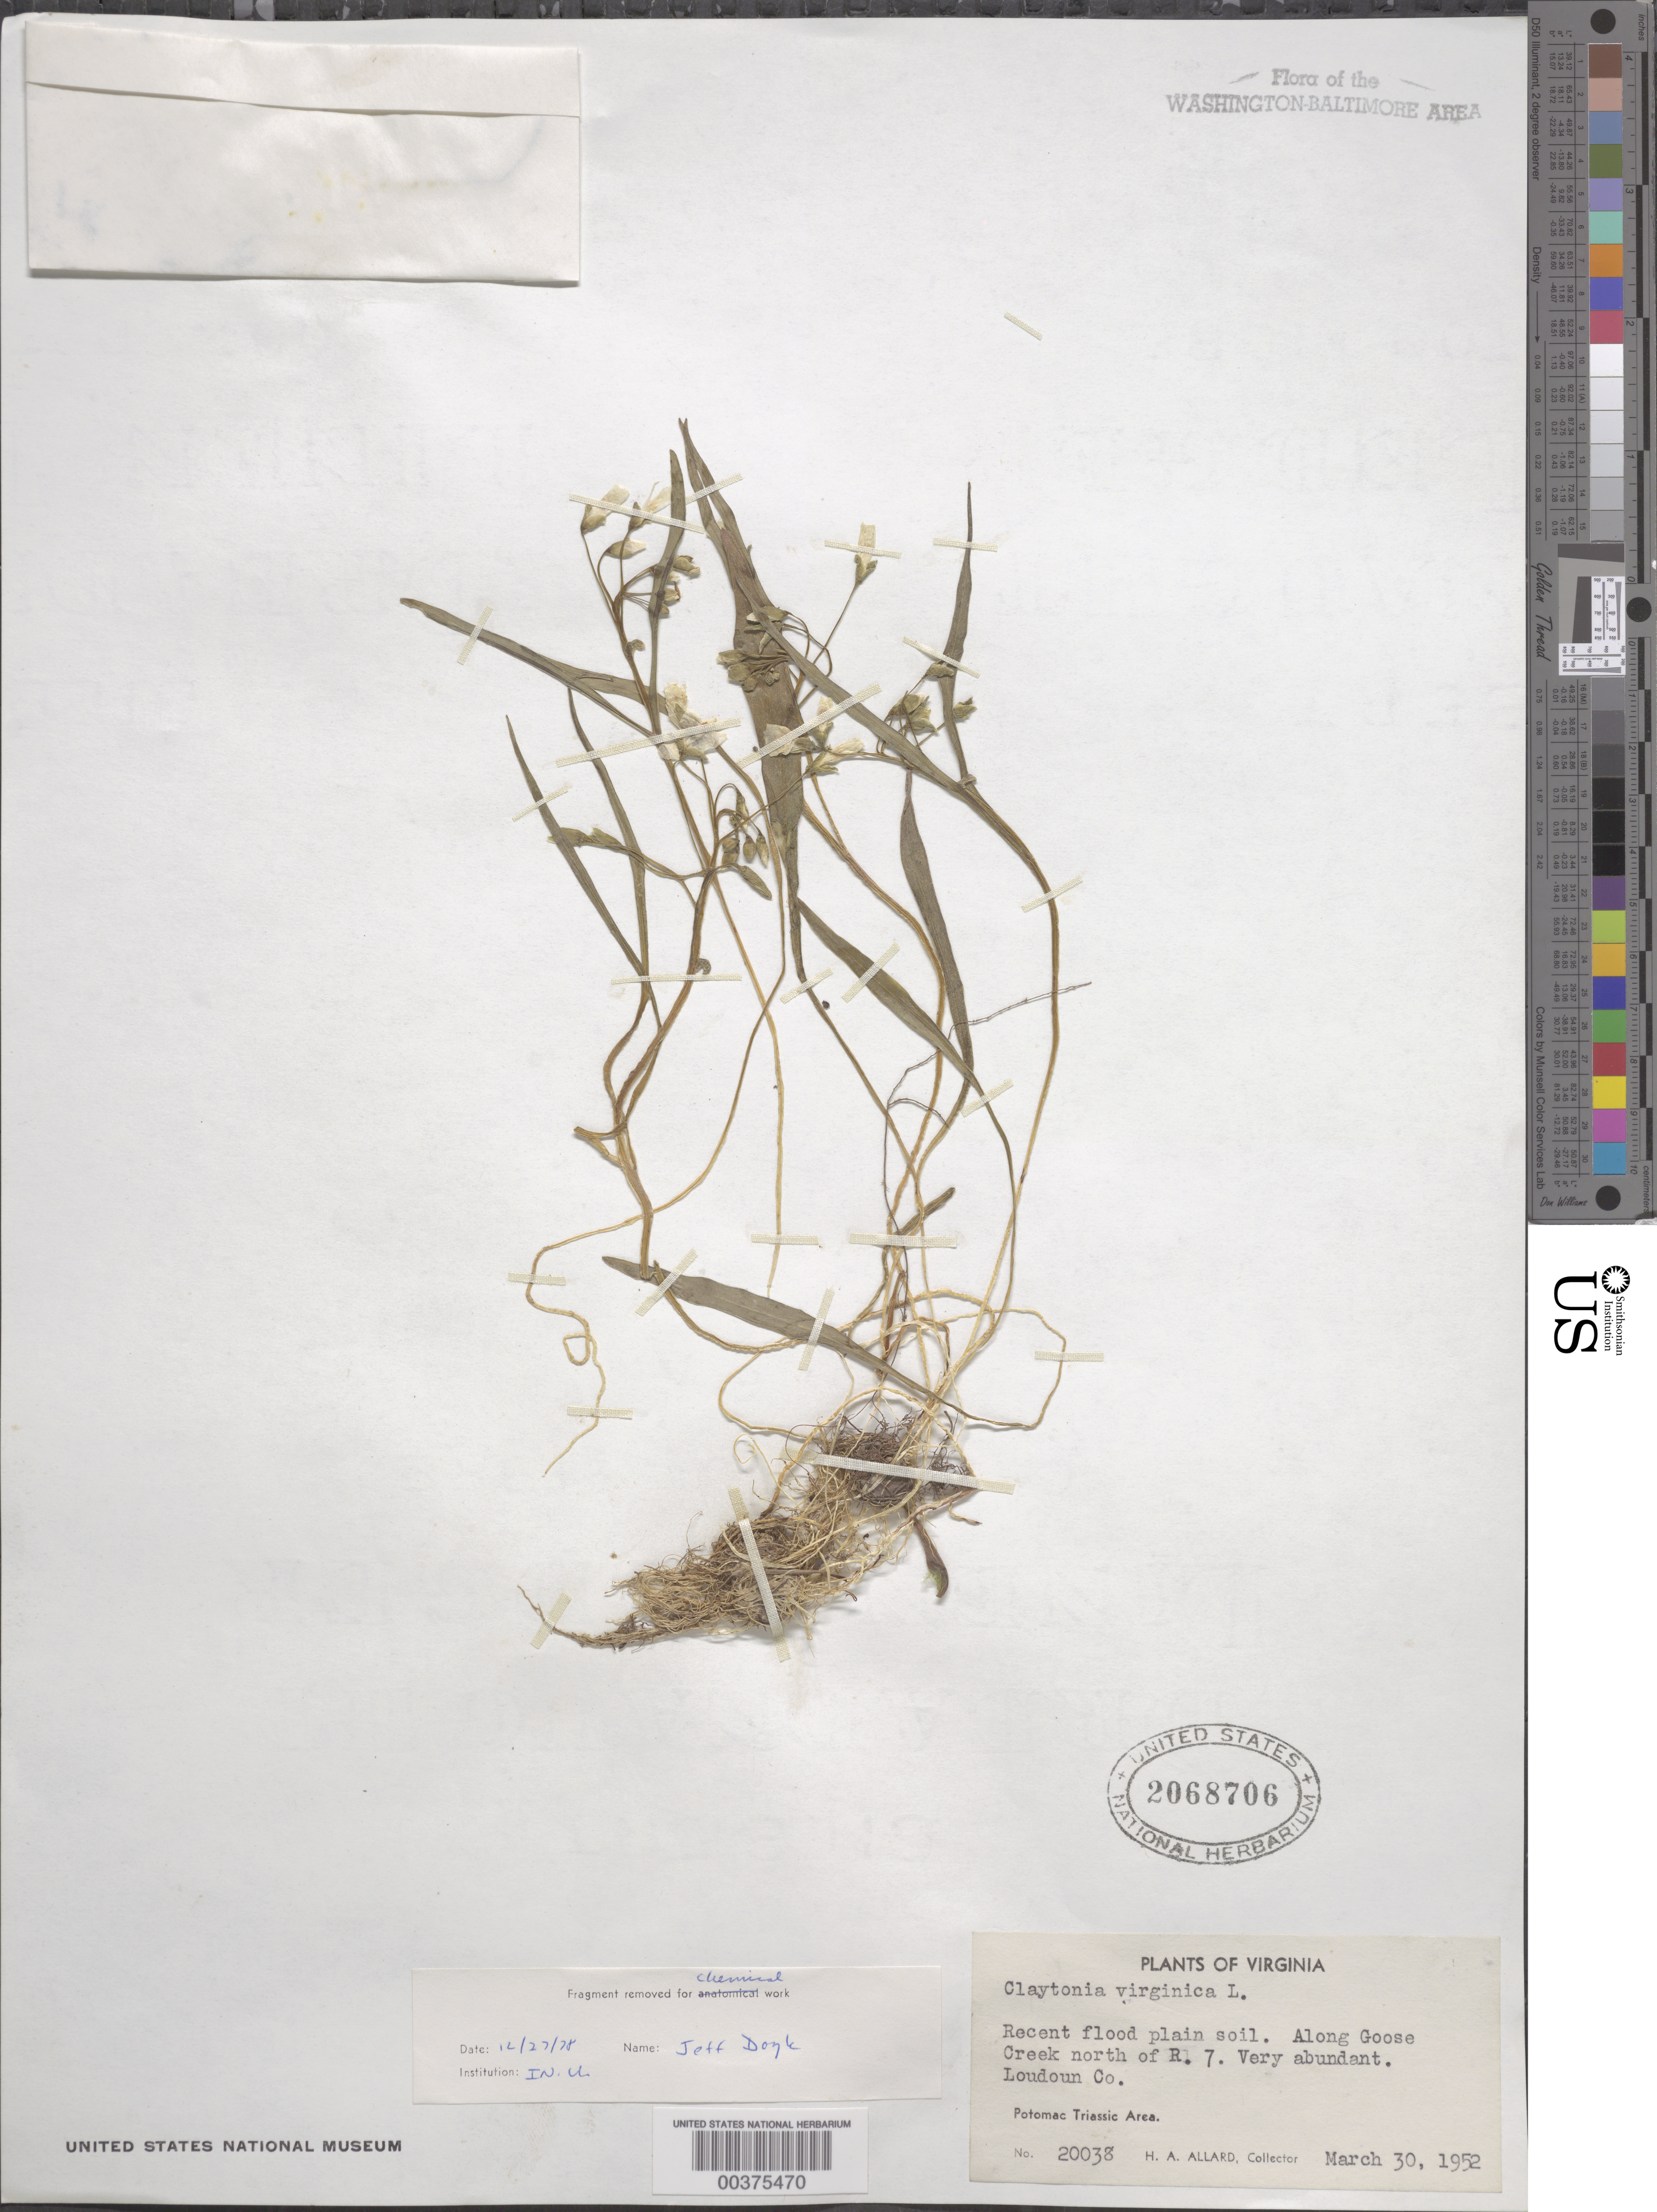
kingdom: Plantae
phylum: Tracheophyta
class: Magnoliopsida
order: Caryophyllales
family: Montiaceae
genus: Claytonia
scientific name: Claytonia virginica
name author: L.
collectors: H. A. Allard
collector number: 20038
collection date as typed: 30 Mar 1952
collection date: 1952-03-30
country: United States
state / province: Virginia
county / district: Loudoun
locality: Goose Creek, north of Route 7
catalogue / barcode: US 2068706